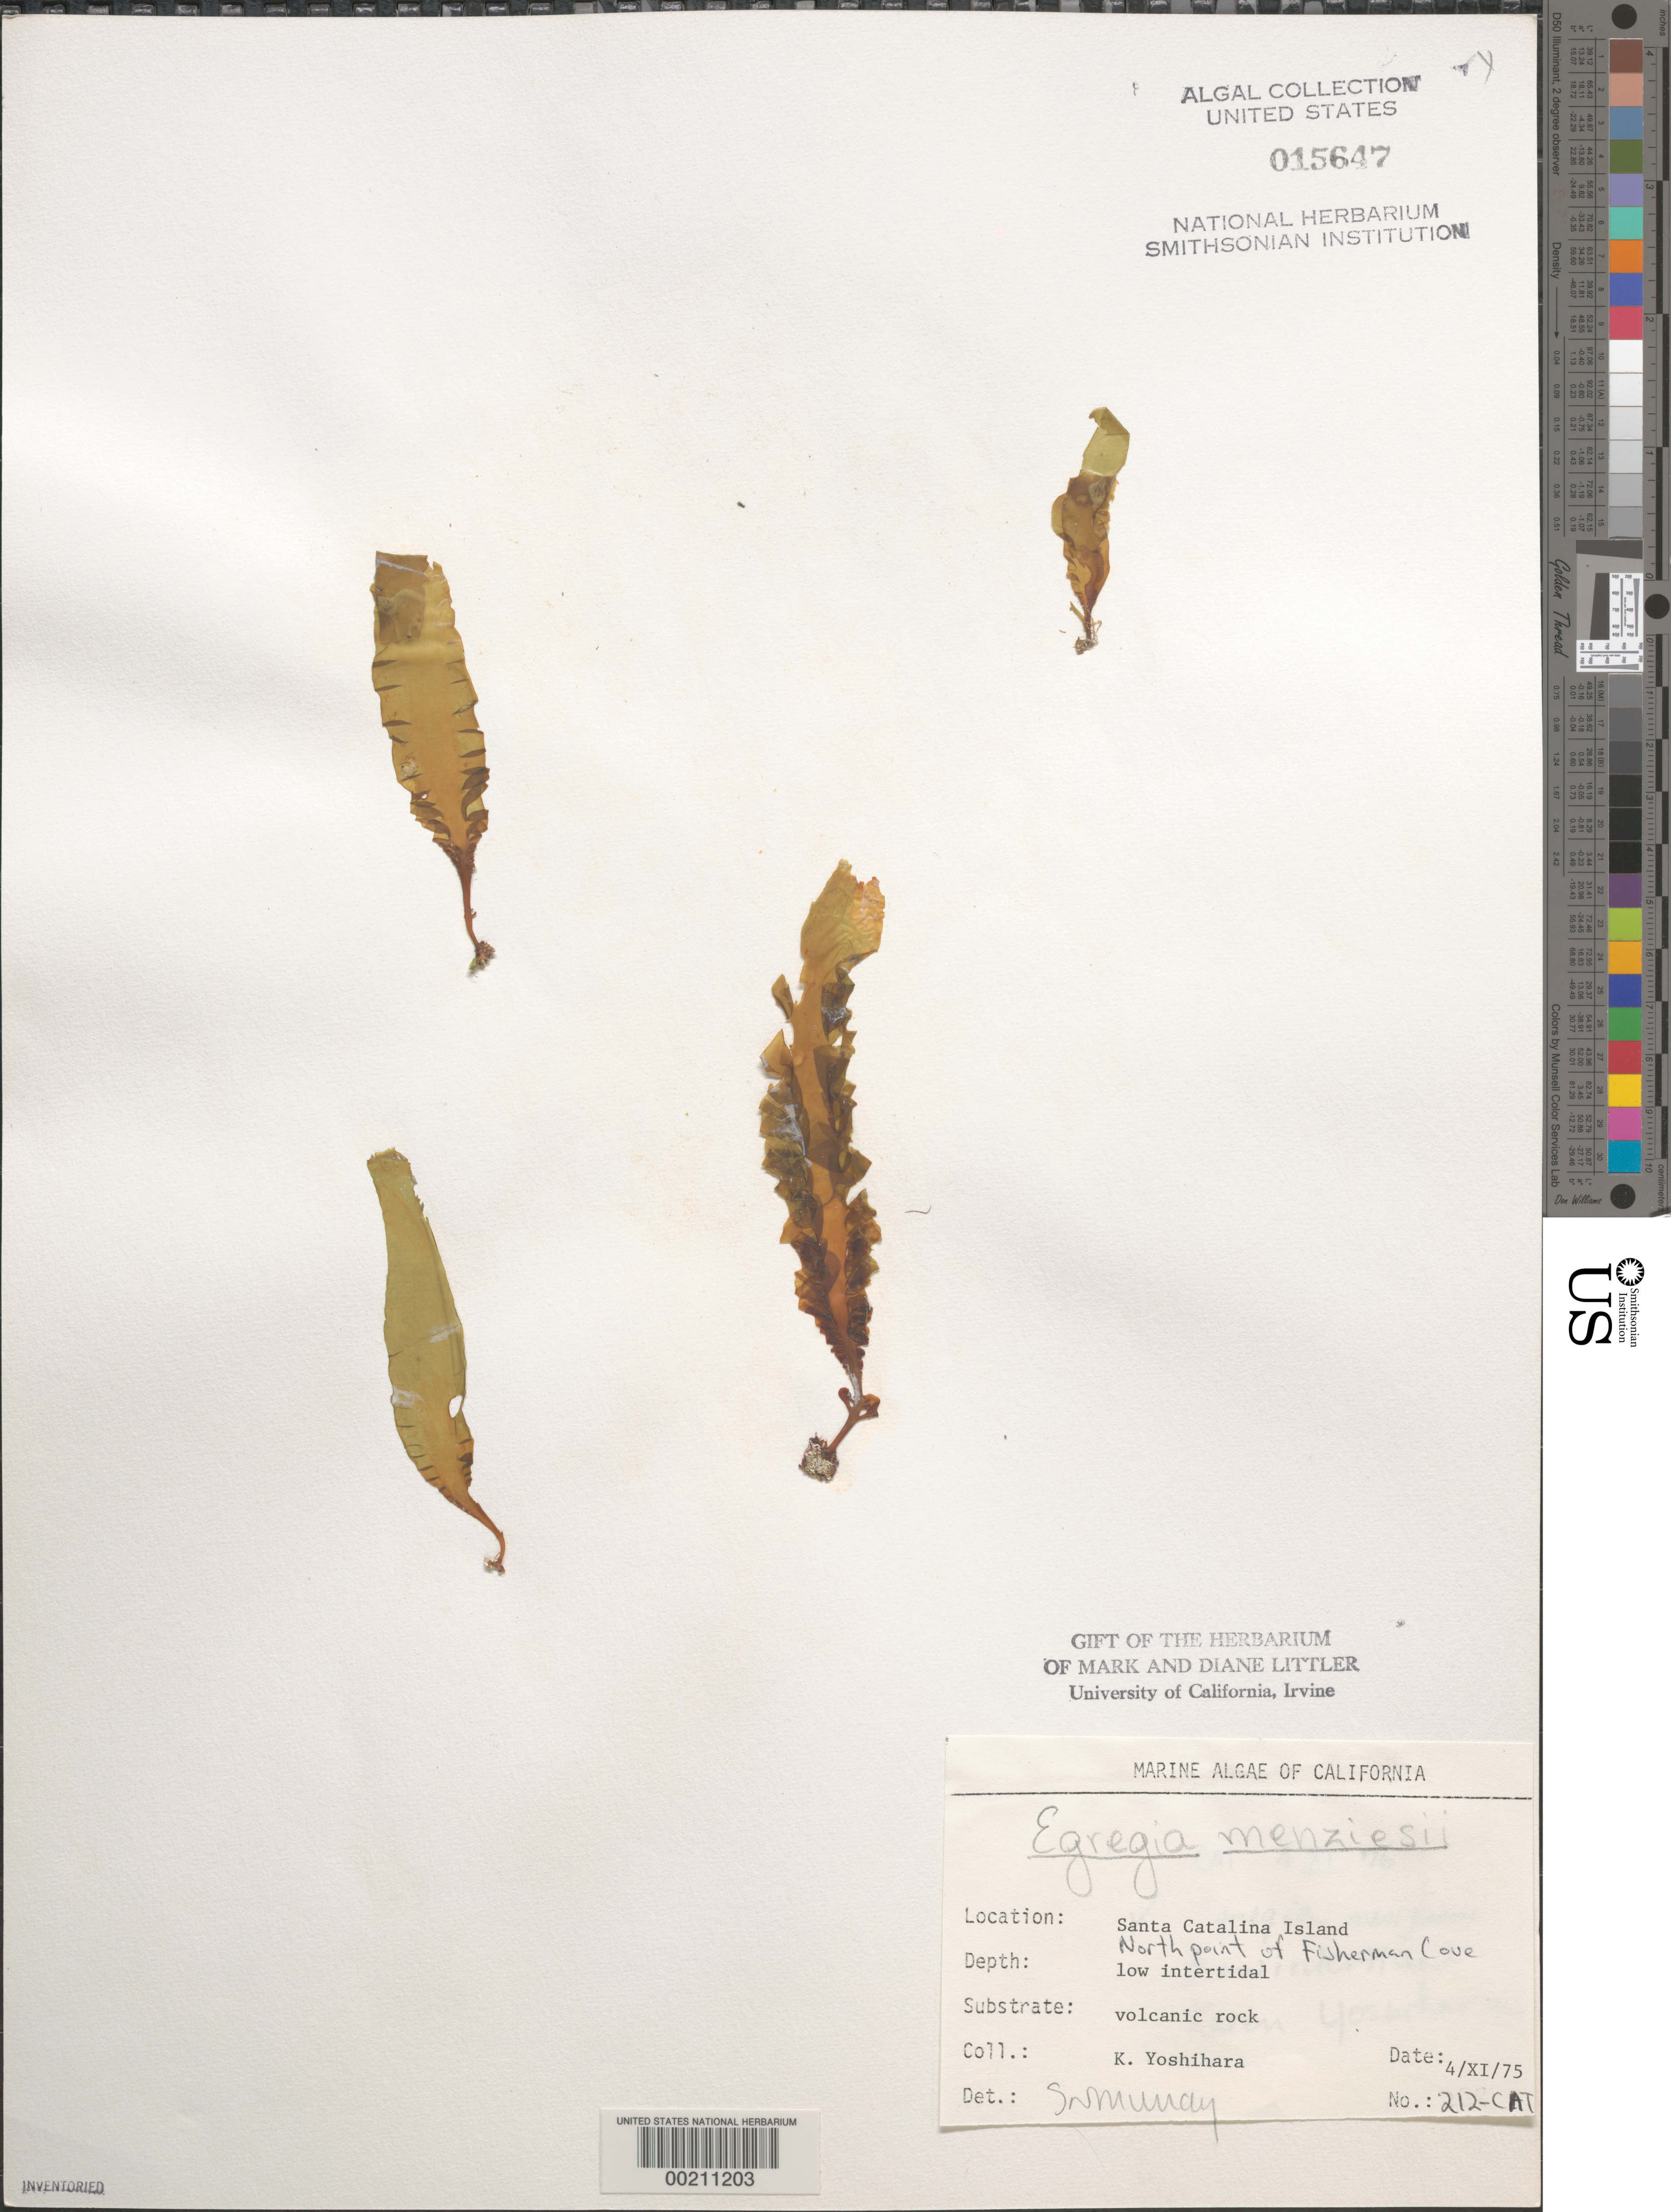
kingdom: Chromista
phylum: Ochrophyta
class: Phaeophyceae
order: Laminariales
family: Lessoniaceae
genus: Egregia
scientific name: Egregia menziesii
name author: (Turner) Aresch.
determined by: Murray, S. N.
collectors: P. Yoshihara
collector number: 212-cat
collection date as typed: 04 Nov 1975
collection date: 1975-11-04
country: United States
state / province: California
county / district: Los Angeles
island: Santa Catalina Island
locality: Fishermen Cove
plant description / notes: BLM-SOCALBIGHT Rocky Intertidal Survey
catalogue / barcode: US 15647